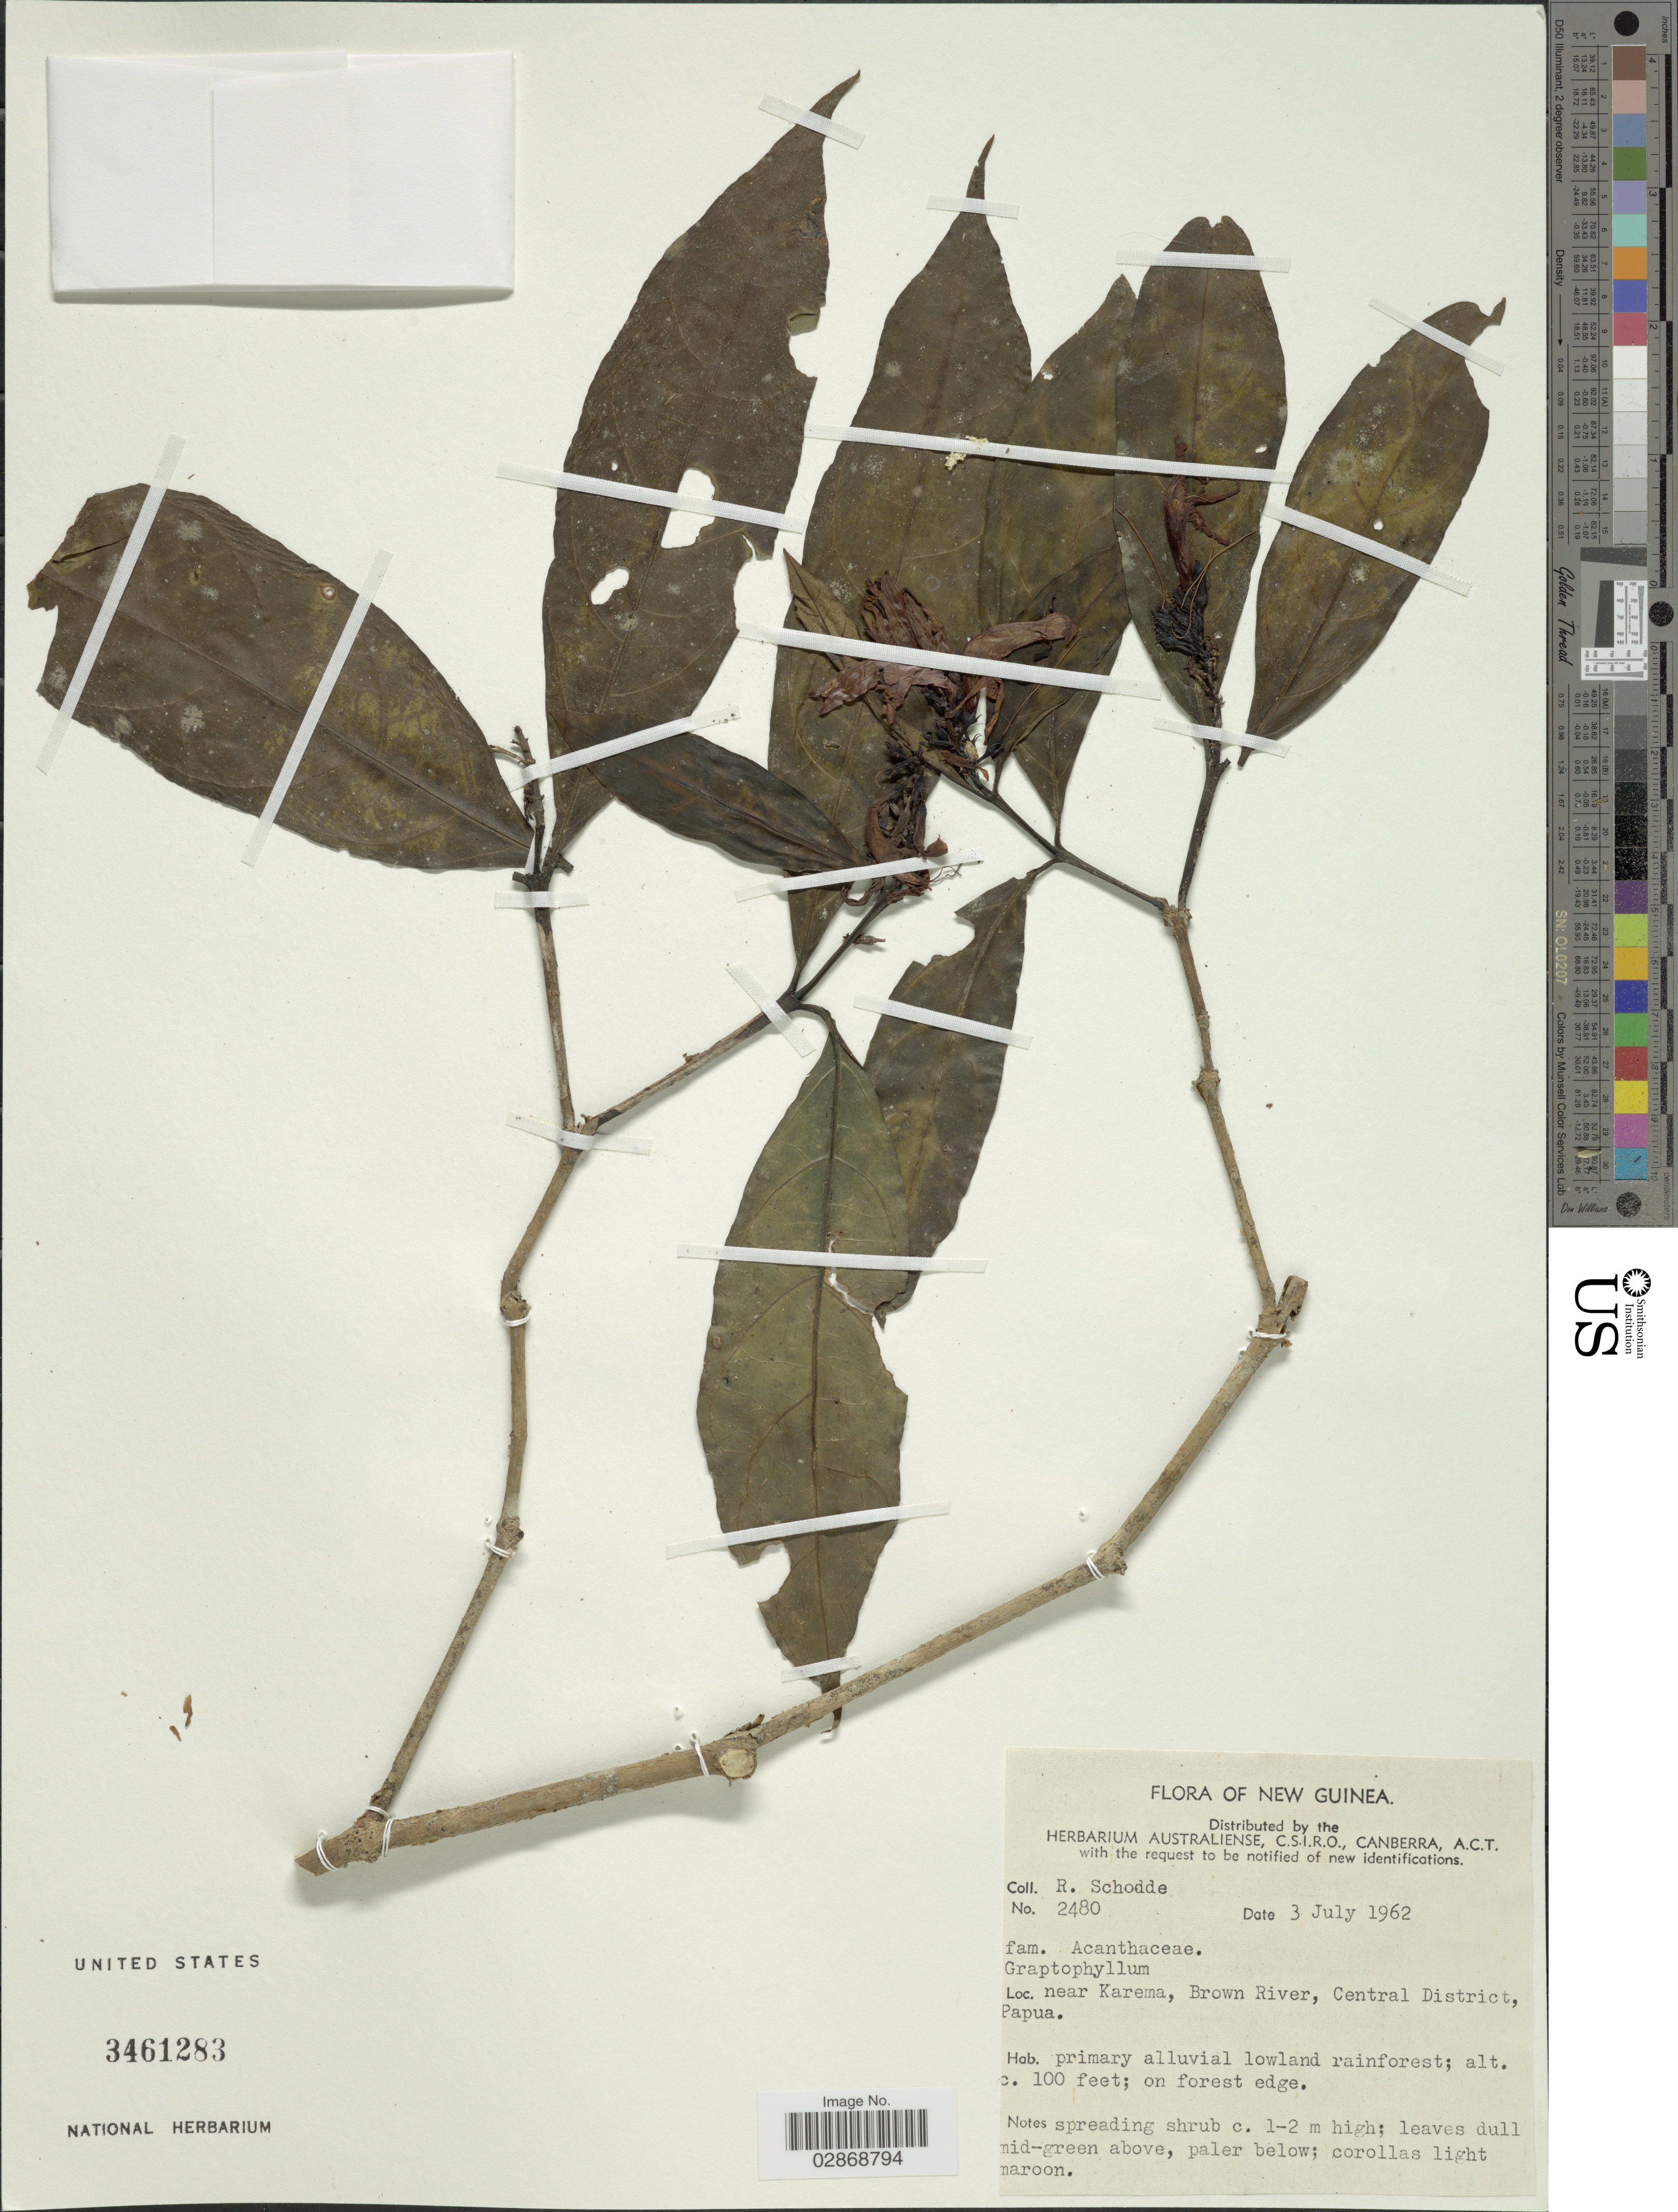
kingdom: Plantae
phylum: Tracheophyta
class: Magnoliopsida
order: Lamiales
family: Acanthaceae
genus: Graptophyllum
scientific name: Graptophyllum sp.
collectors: R. Schodde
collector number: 2480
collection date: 1962-07-03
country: Papua New Guinea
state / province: Central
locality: New Guinea. Near Karema, Brown River, Central District.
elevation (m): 30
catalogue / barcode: US 3461283